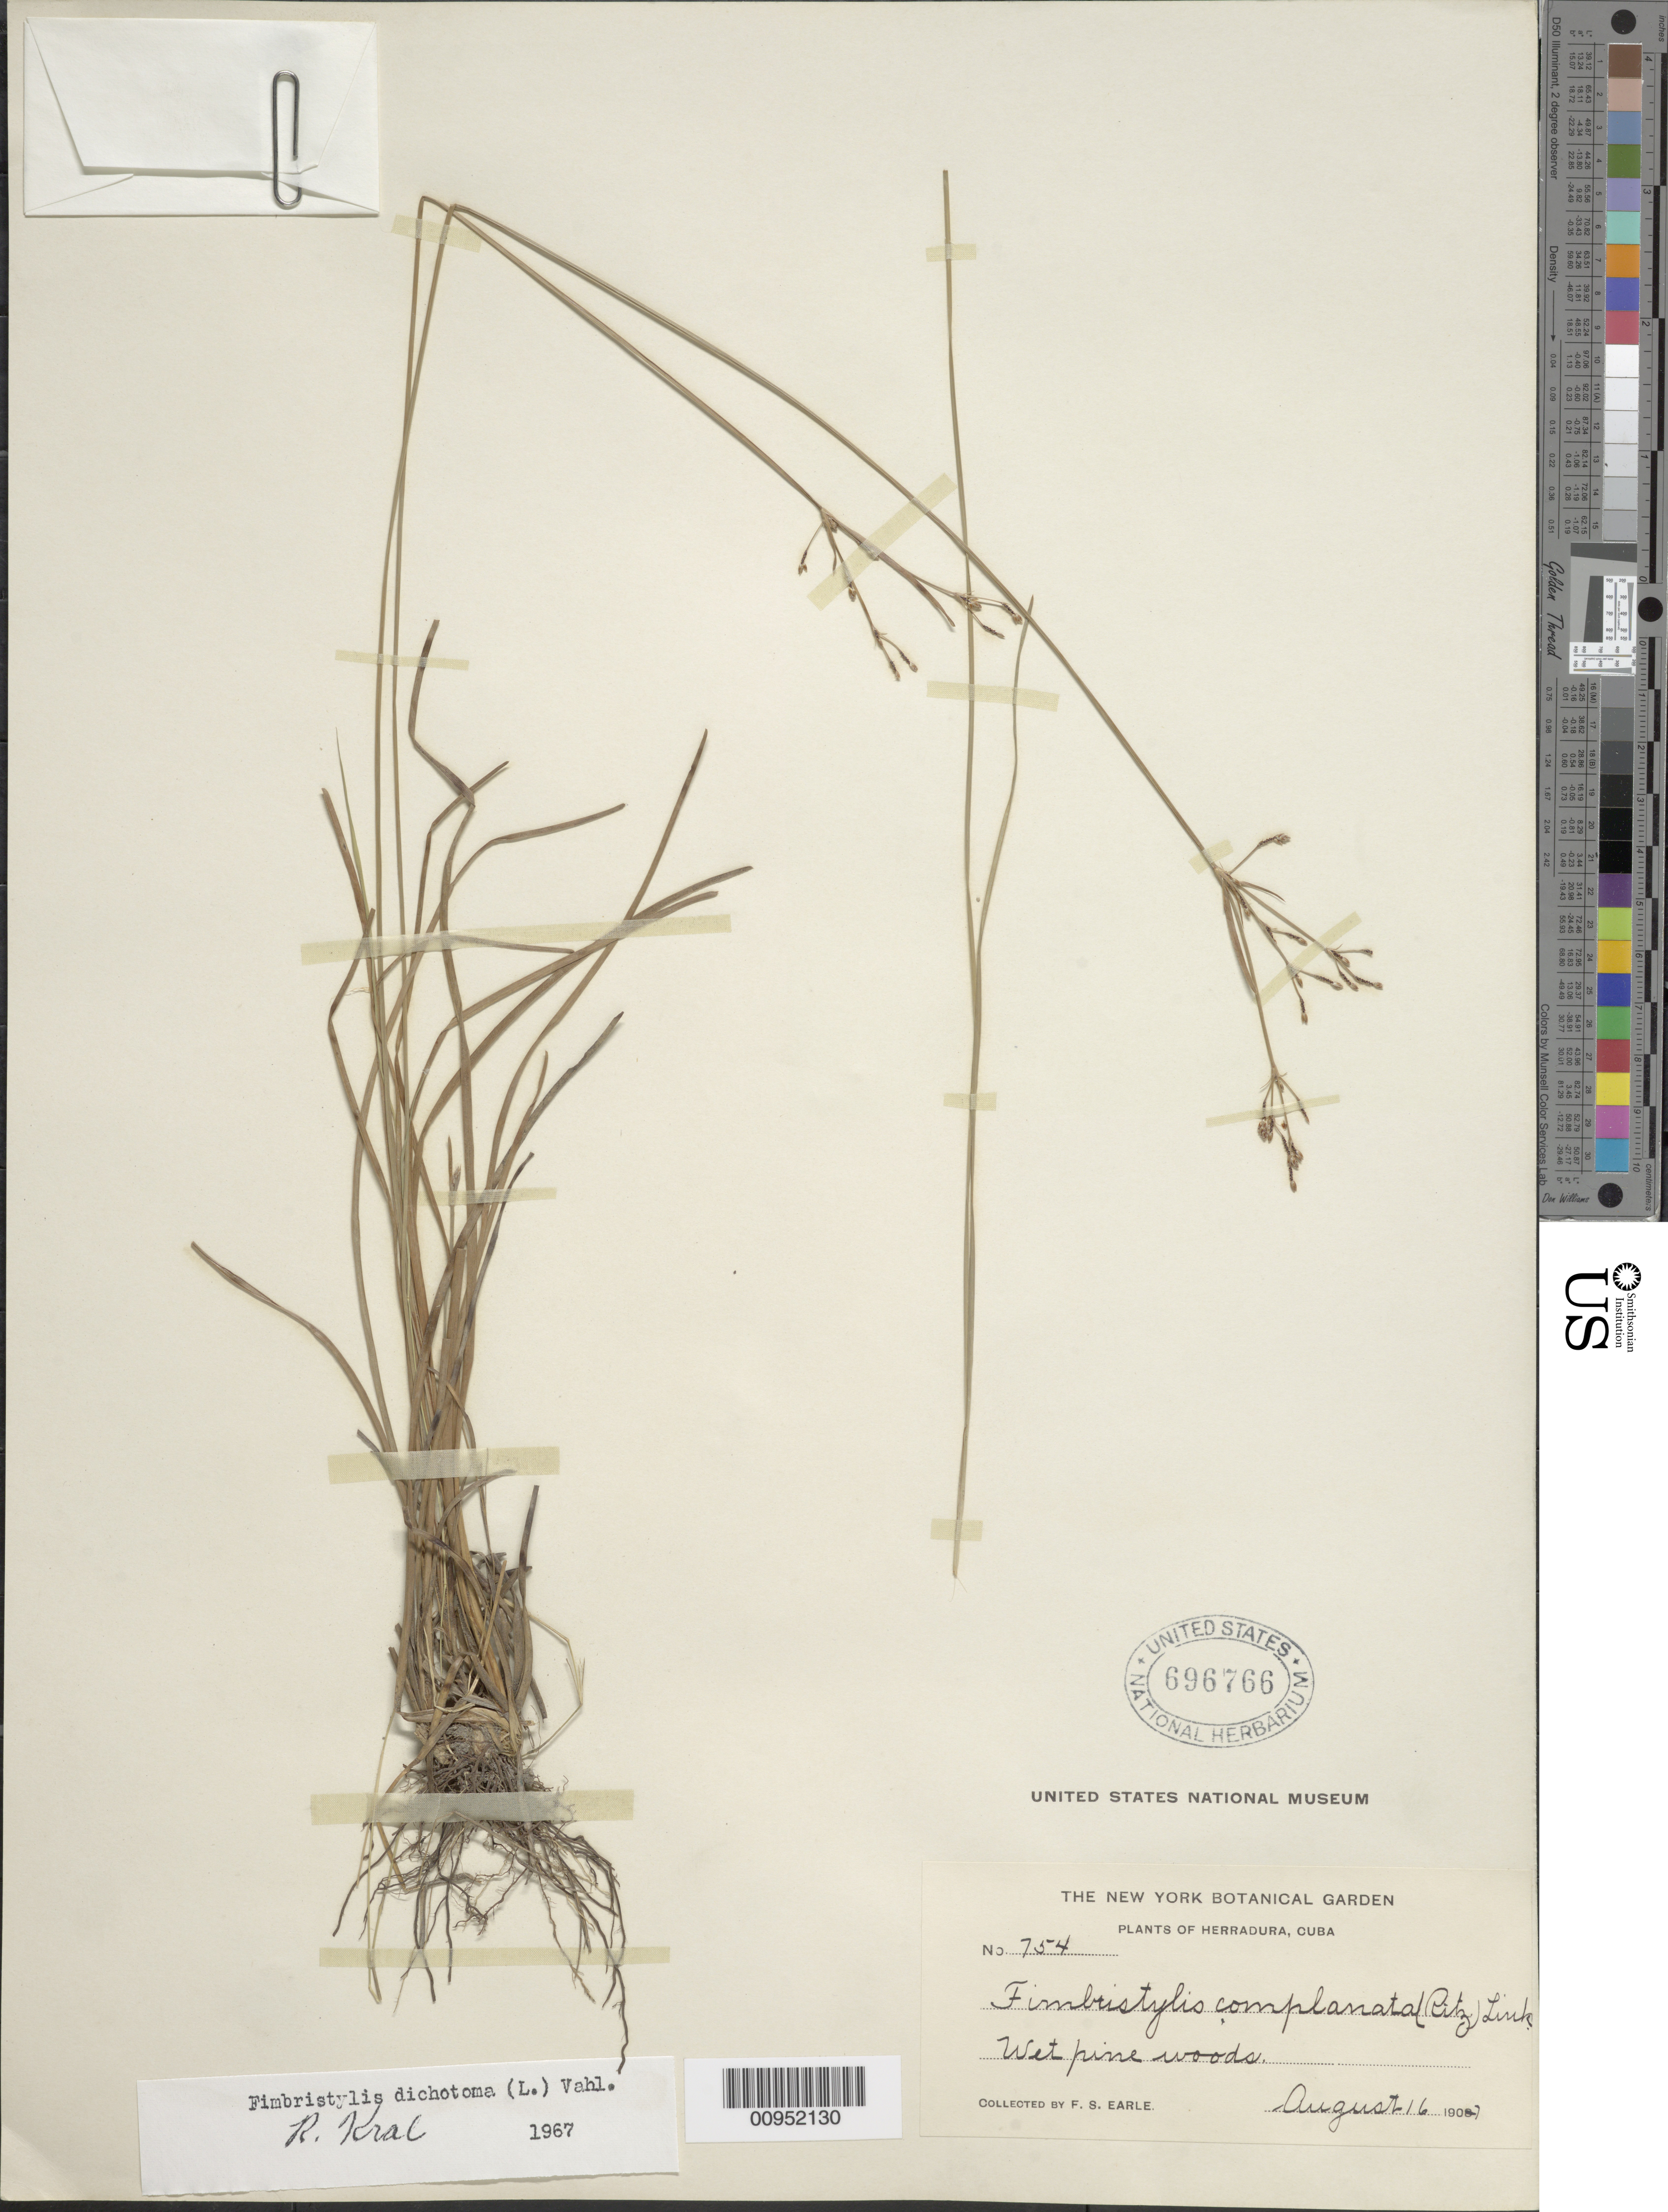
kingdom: Plantae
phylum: Tracheophyta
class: Liliopsida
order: Poales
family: Cyperaceae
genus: Fimbristylis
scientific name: Fimbristylis dichotoma subsp. dichotoma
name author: (L.) Vahl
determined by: Kral, Robert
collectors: F. S. Earle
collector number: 754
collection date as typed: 16 Aug 1907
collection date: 1907-08-16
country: Cuba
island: Cuba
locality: Herradura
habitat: Wet pine woods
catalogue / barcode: US 696766